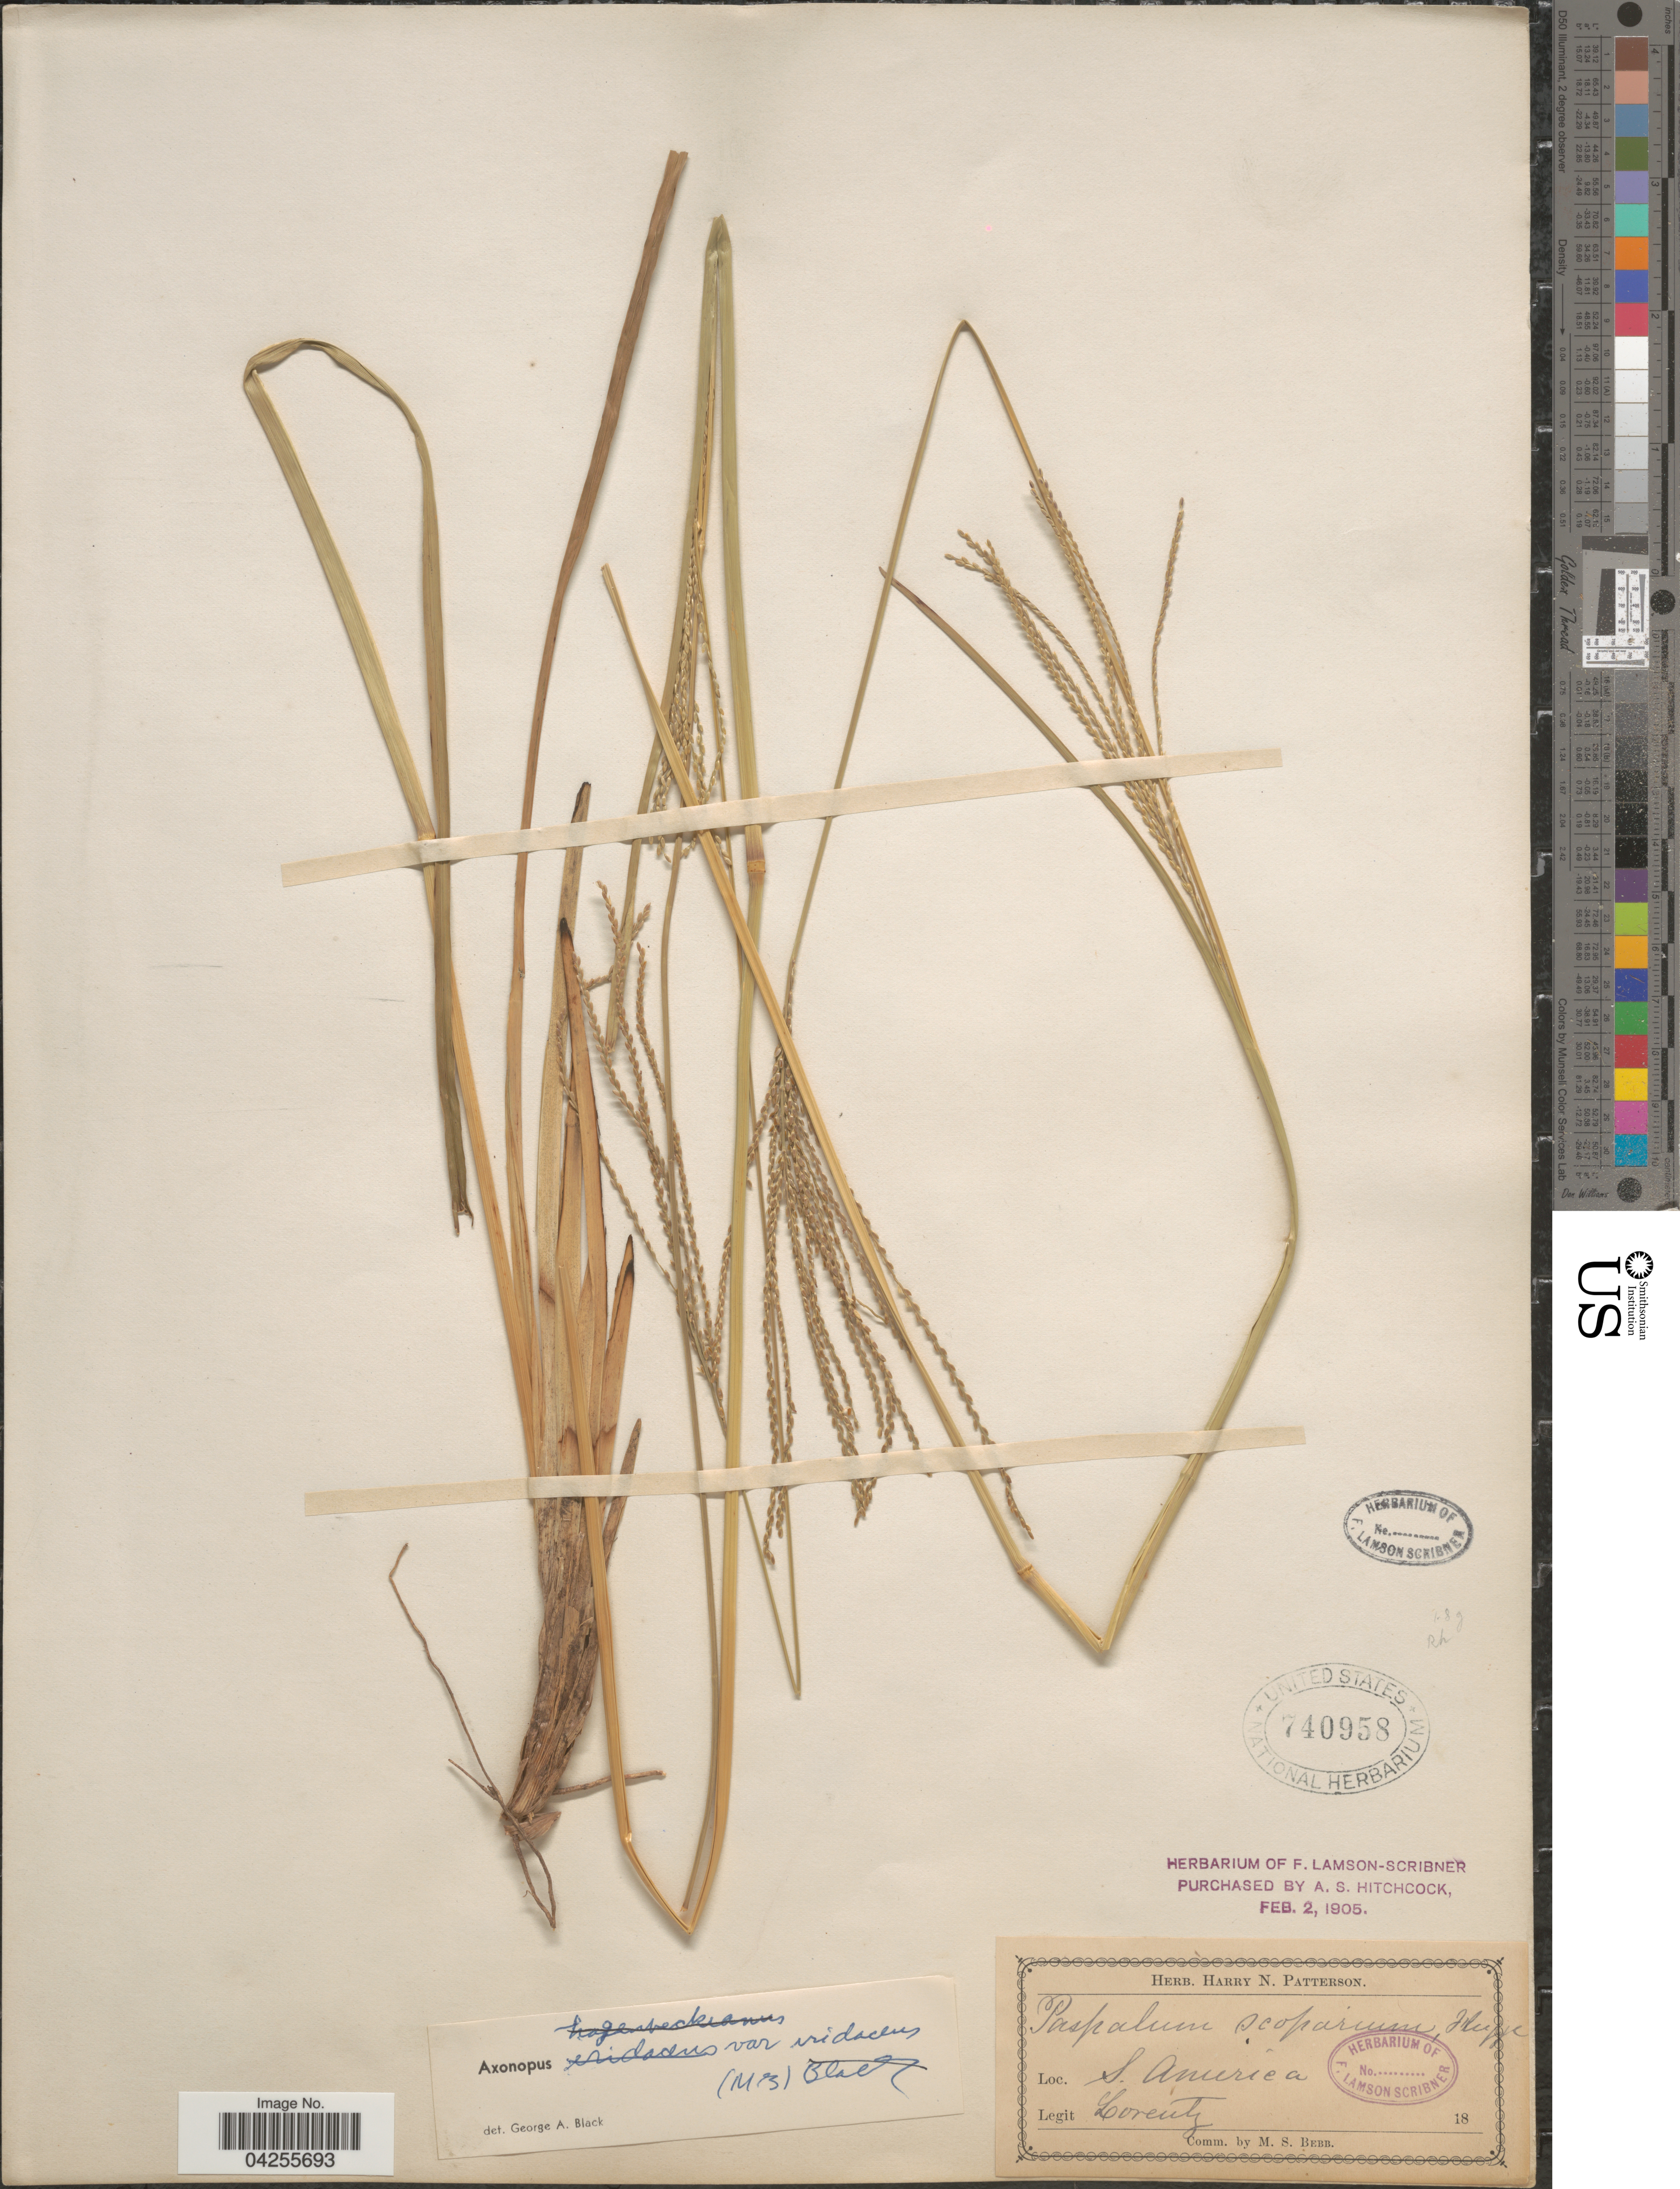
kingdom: Plantae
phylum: Tracheophyta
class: Liliopsida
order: Poales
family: Poaceae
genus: Axonopus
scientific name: Axonopus suffultus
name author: (Nees) Kuhlm.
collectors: -. Lorentz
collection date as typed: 18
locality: S. America.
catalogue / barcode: US 740958